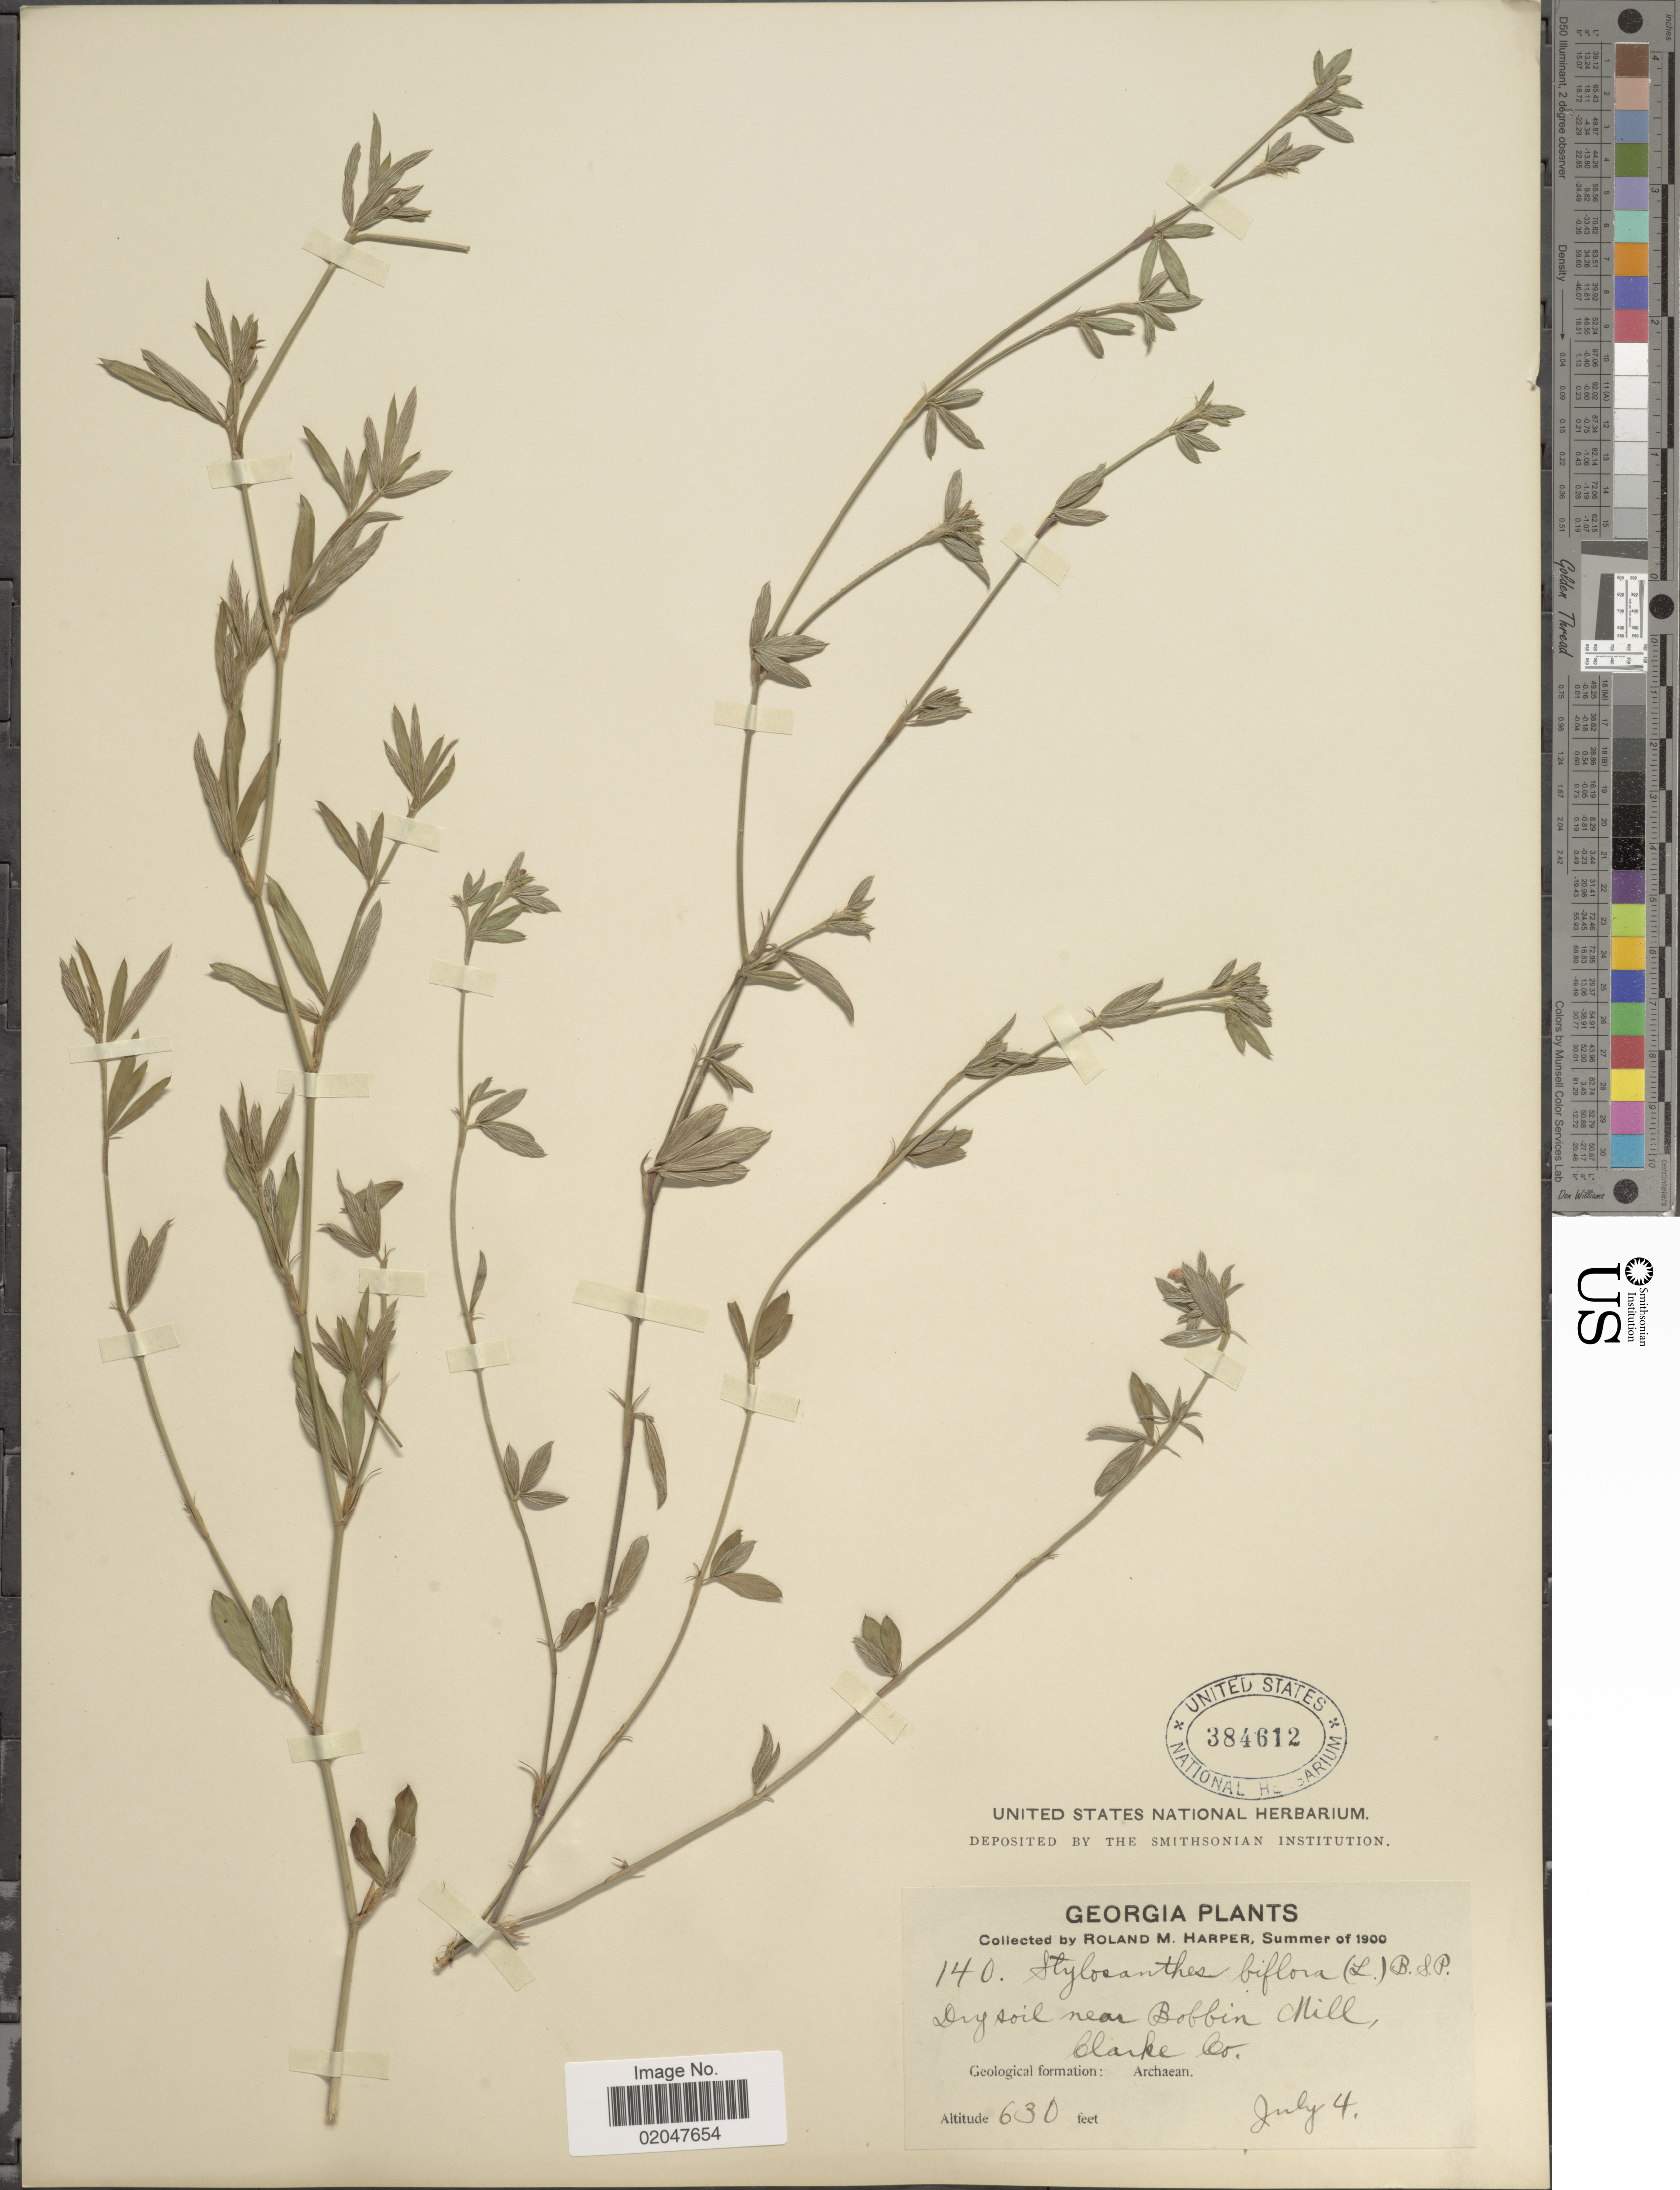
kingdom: Plantae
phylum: Tracheophyta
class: Magnoliopsida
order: Fabales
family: Fabaceae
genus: Stylosanthes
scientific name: Stylosanthes biflora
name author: (L.) Britton et al.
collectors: R. M. Harper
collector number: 140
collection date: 1900-07-04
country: United States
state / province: Georgia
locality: Near Bobbin Mill, Clarke Co.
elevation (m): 192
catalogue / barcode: US 384612